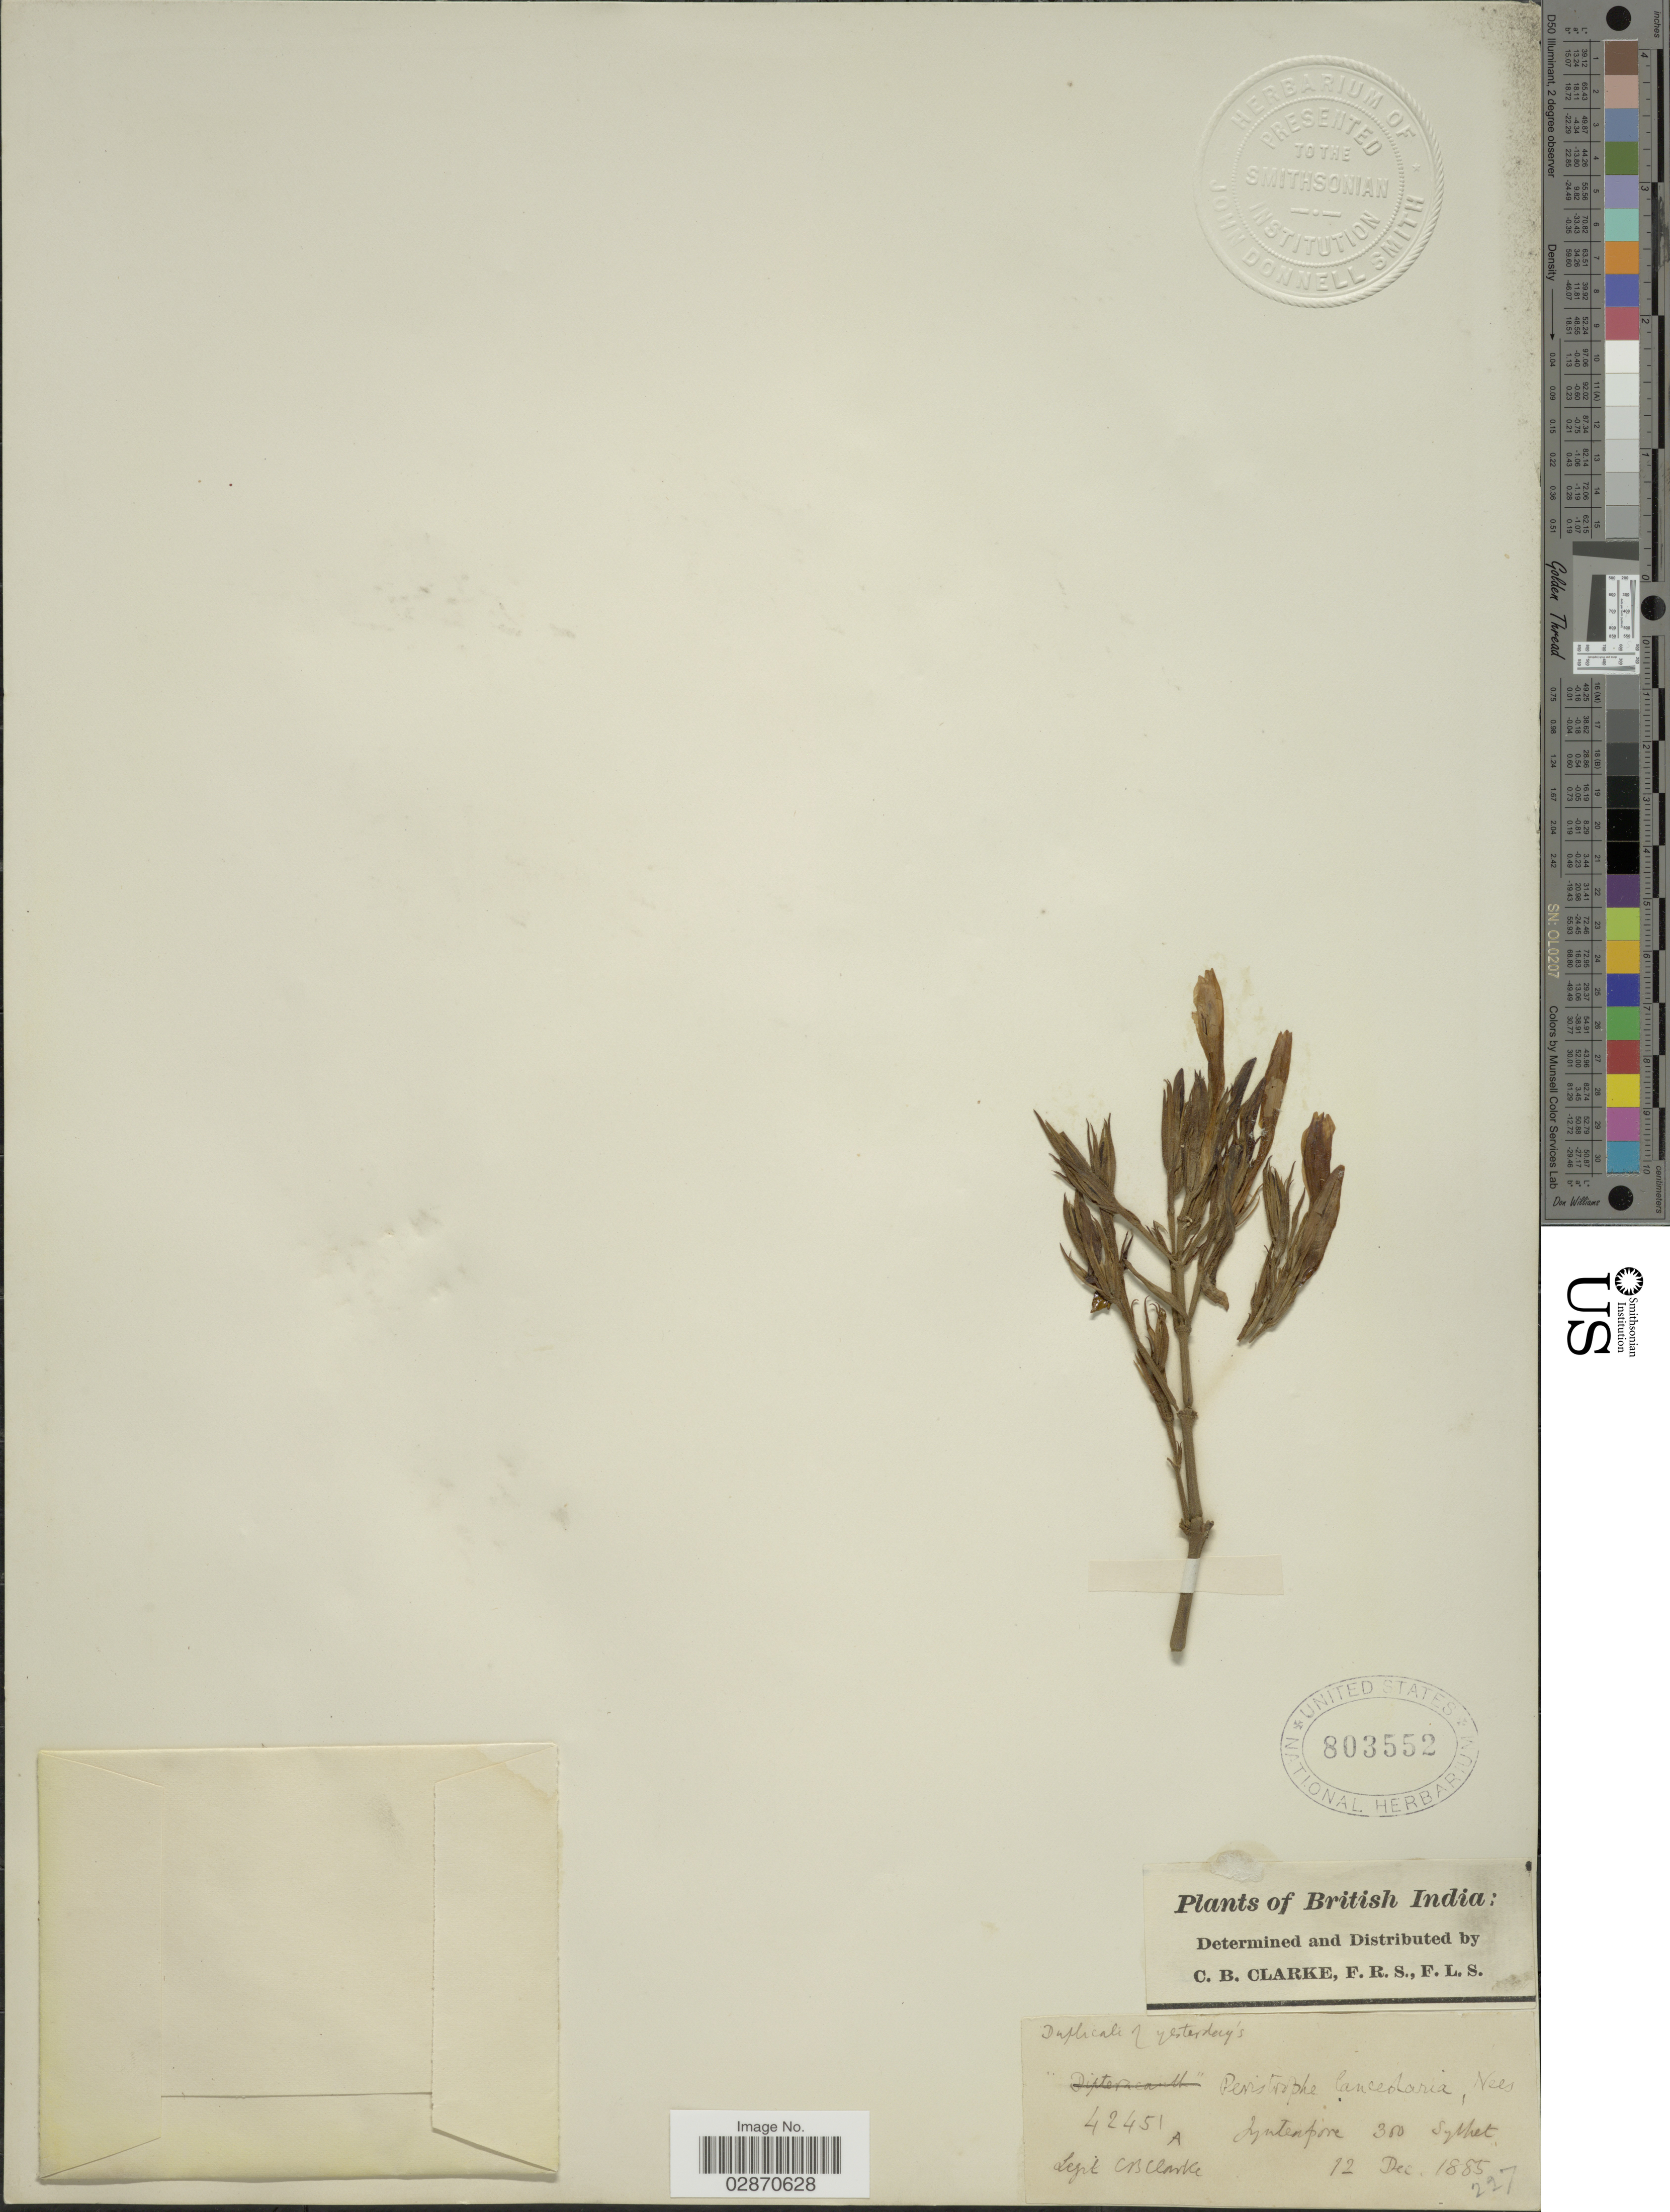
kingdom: Plantae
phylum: Tracheophyta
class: Magnoliopsida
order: Lamiales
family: Acanthaceae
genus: Peristrophe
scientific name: Peristrophe lanceolaria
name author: (Roxb.) Nees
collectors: C. B. Clarke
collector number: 42451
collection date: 1885-12-12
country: Bangladesh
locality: British India. Jyntenpore, Sylhet.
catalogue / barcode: US 803552